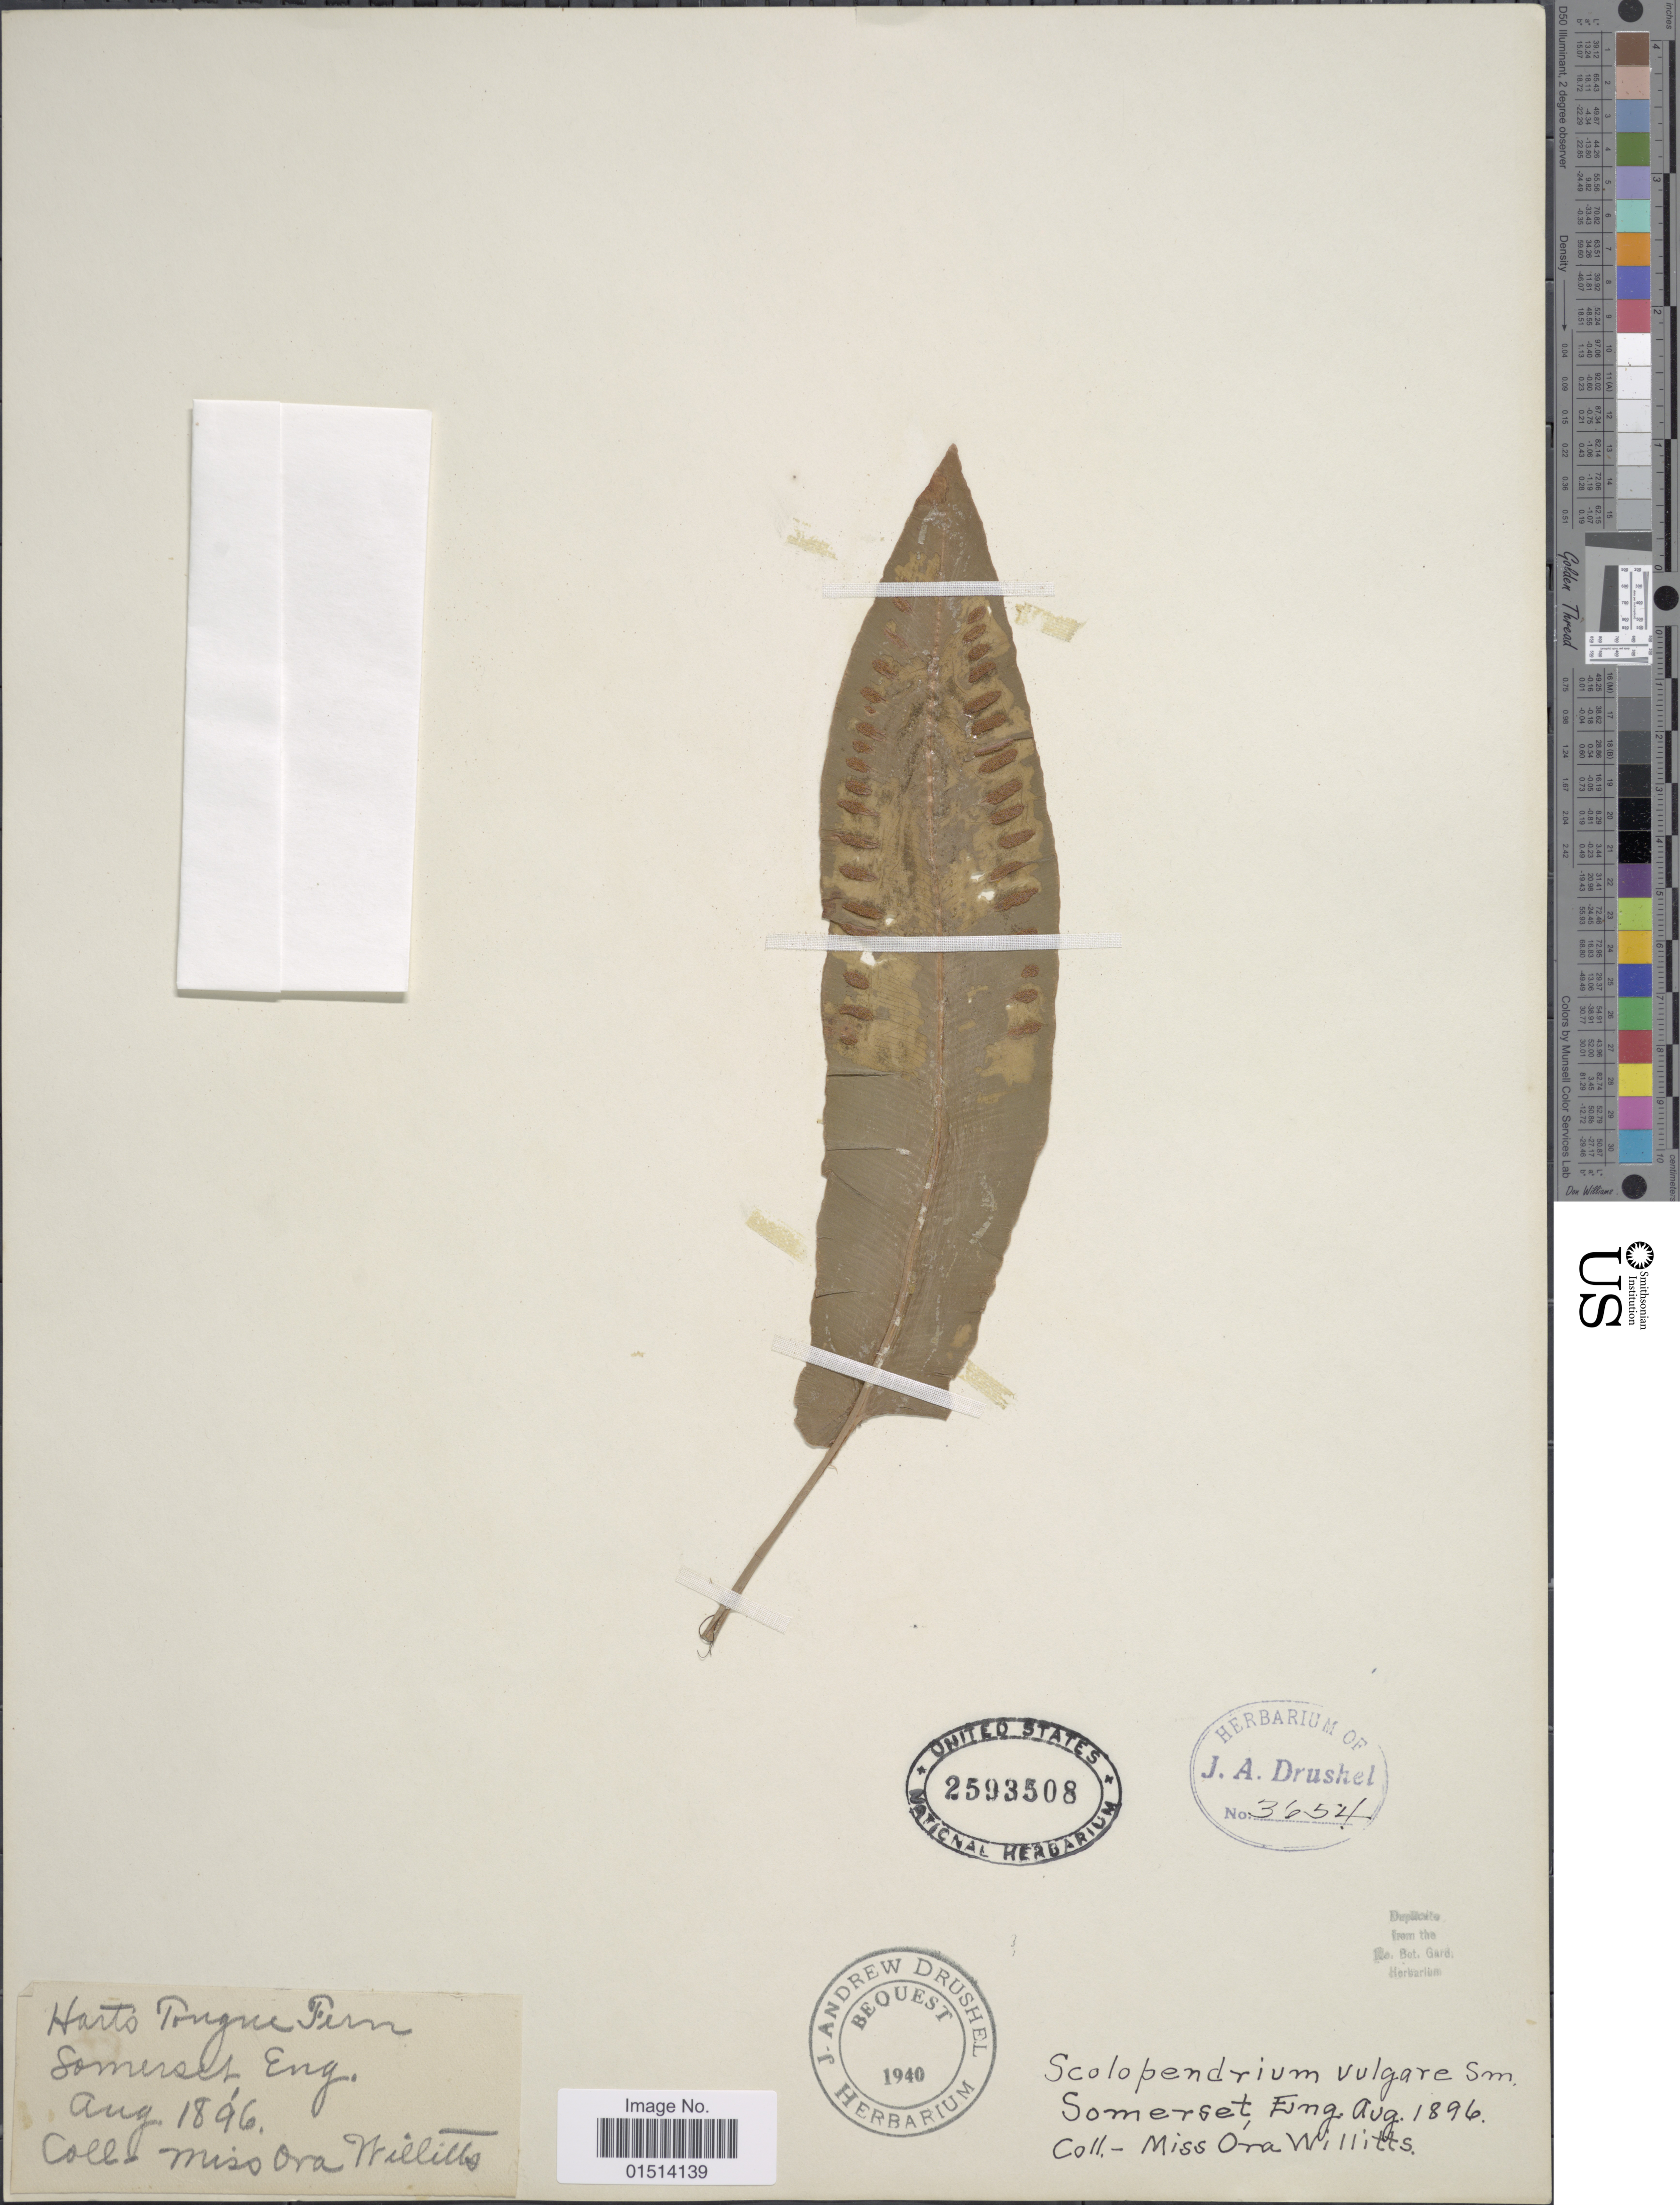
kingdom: Plantae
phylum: Tracheophyta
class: Polypodiopsida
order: Polypodiales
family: Aspleniaceae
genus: Asplenium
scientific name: Asplenium scolopendrium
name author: Sm.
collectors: O. Willitts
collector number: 3654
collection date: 1896-08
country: United Kingdom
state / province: England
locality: Somerset, Eng.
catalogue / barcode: US 2593508